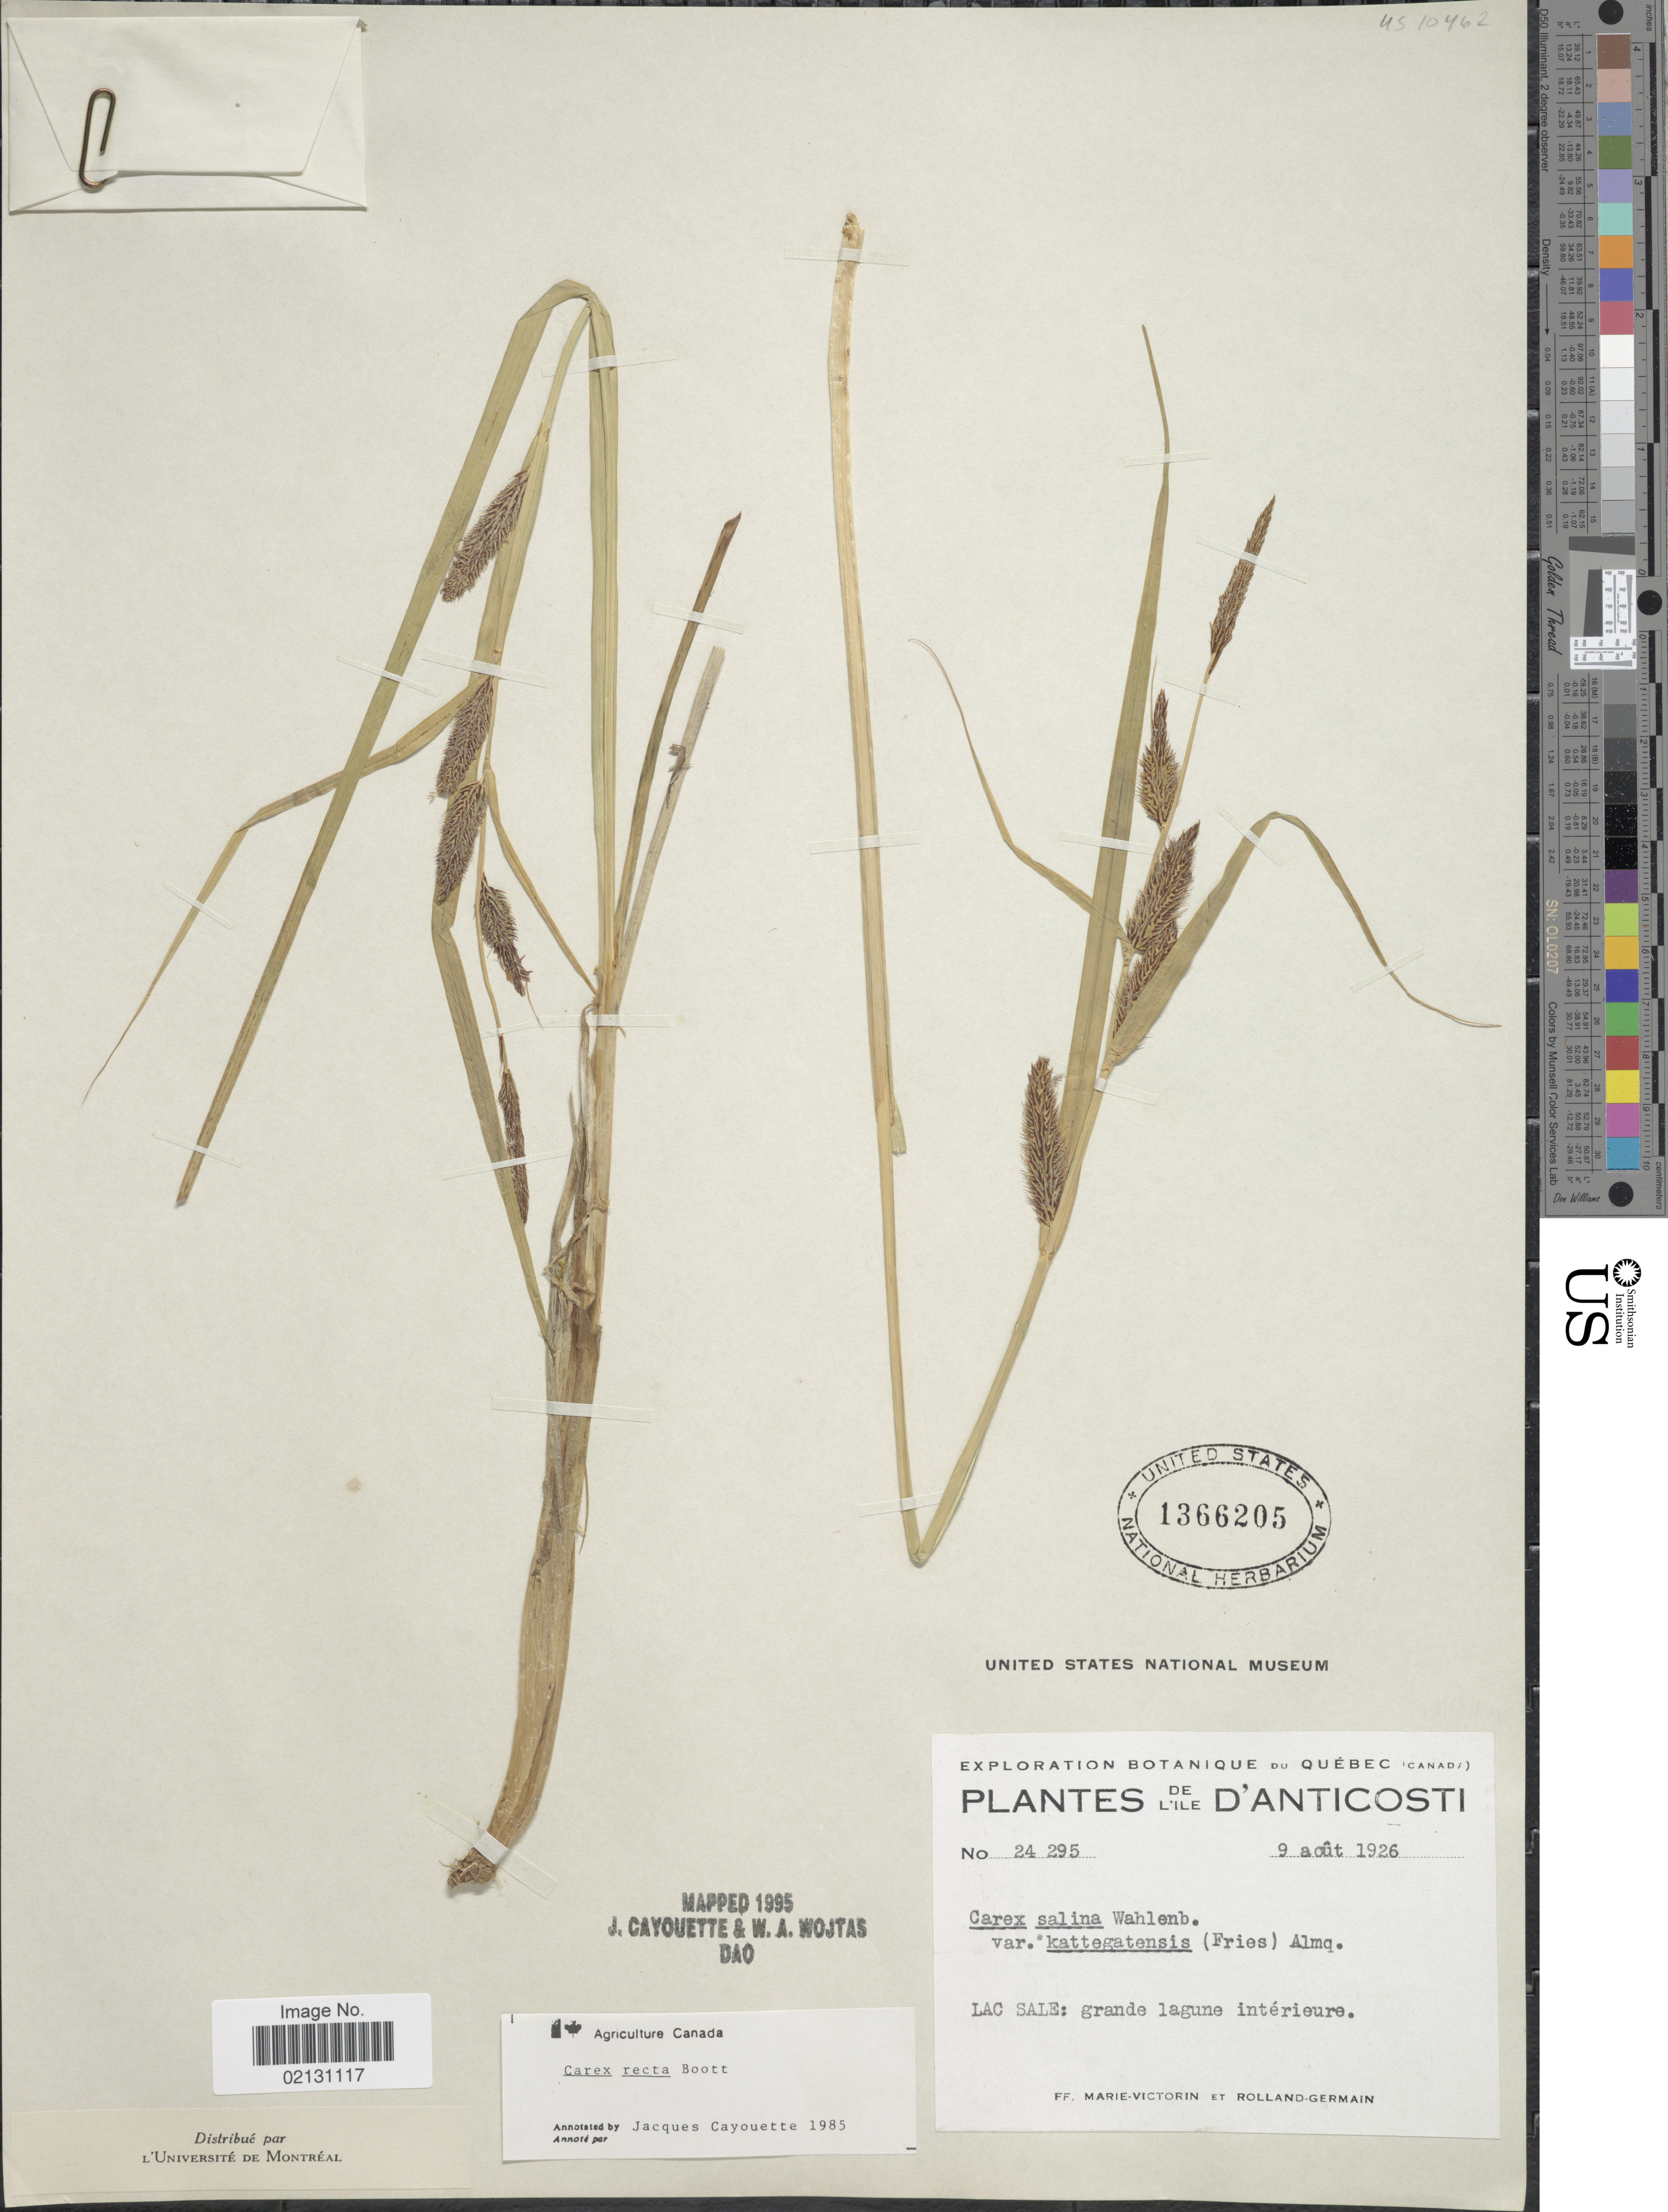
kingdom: Plantae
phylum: Tracheophyta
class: Liliopsida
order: Poales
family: Cyperaceae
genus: Carex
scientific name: Carex recta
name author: Boott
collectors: F. Marie-Victorin & Rolland-Germain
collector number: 24295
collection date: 1926-08-09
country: Canada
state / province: Quebec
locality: De L'Ile D'Anticosti, Lac Sale: grande lagune intérieure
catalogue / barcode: US 1366205